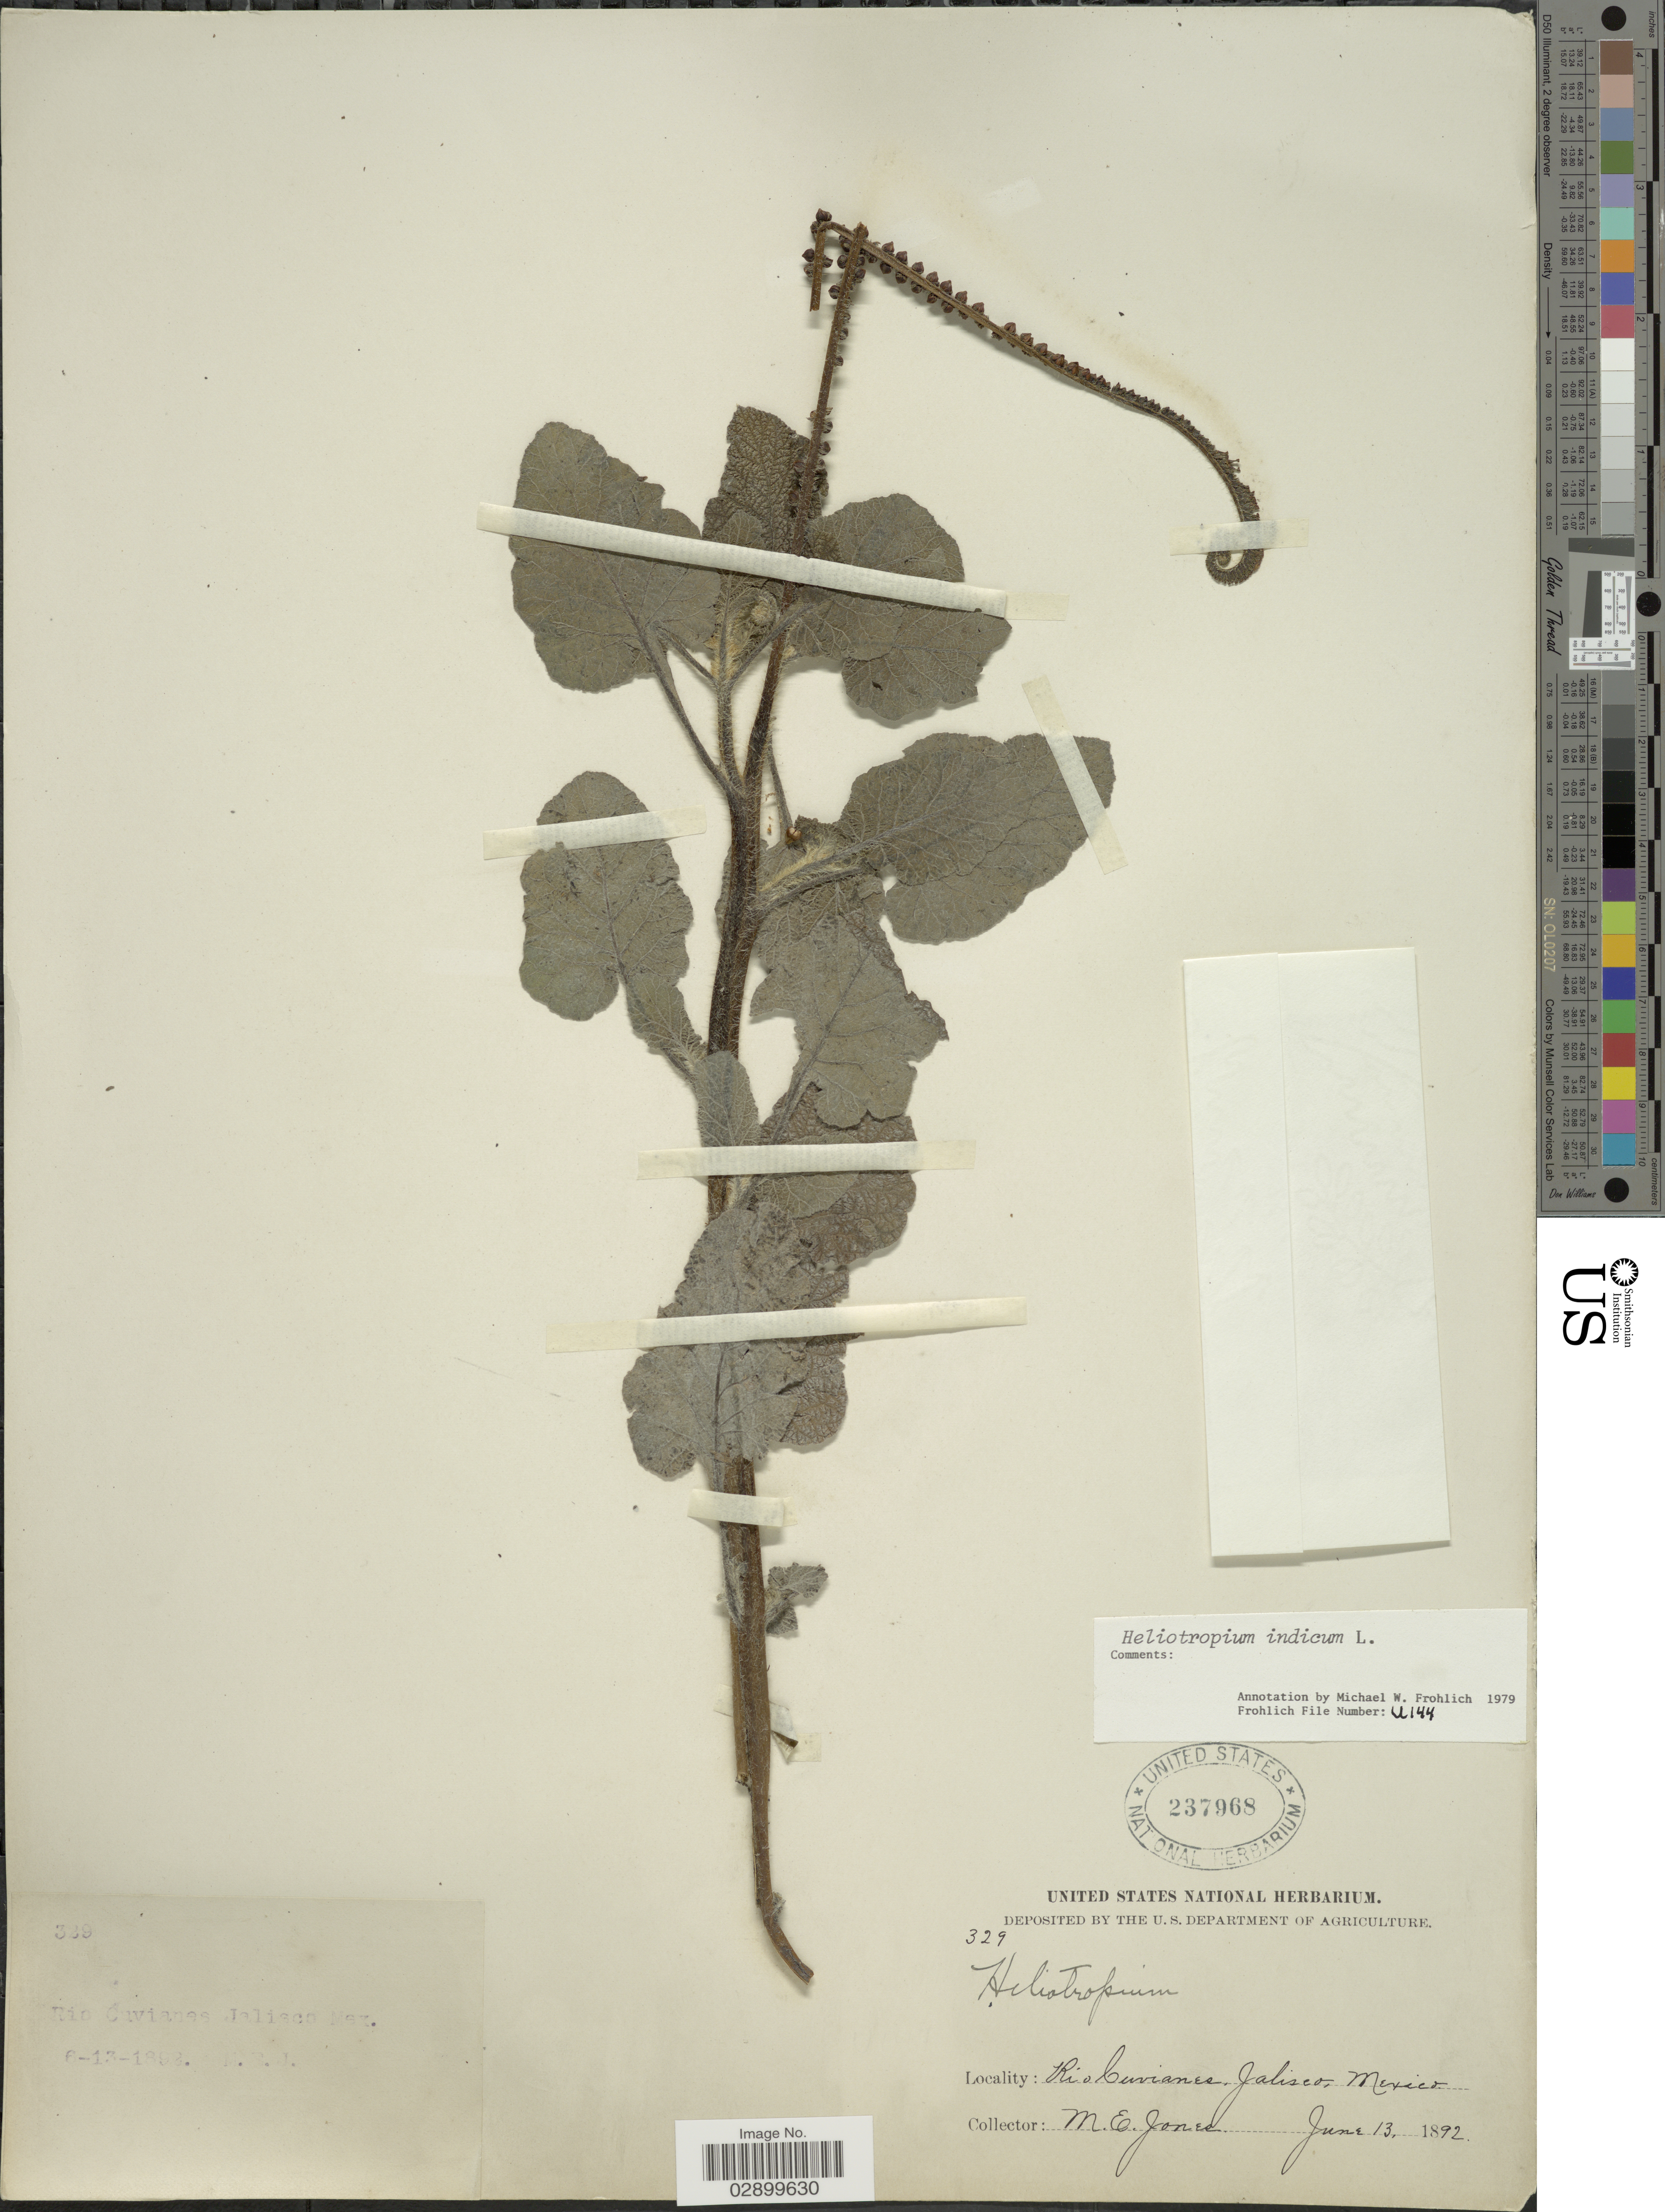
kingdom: Plantae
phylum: Tracheophyta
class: Magnoliopsida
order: Boraginales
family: Heliotropiaceae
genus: Heliotropium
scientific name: Heliotropium indicum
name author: L.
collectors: M. E. Jones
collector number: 329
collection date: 1892-06-13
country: Mexico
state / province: Jalisco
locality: Rio Cuvianes.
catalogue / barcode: US 237968